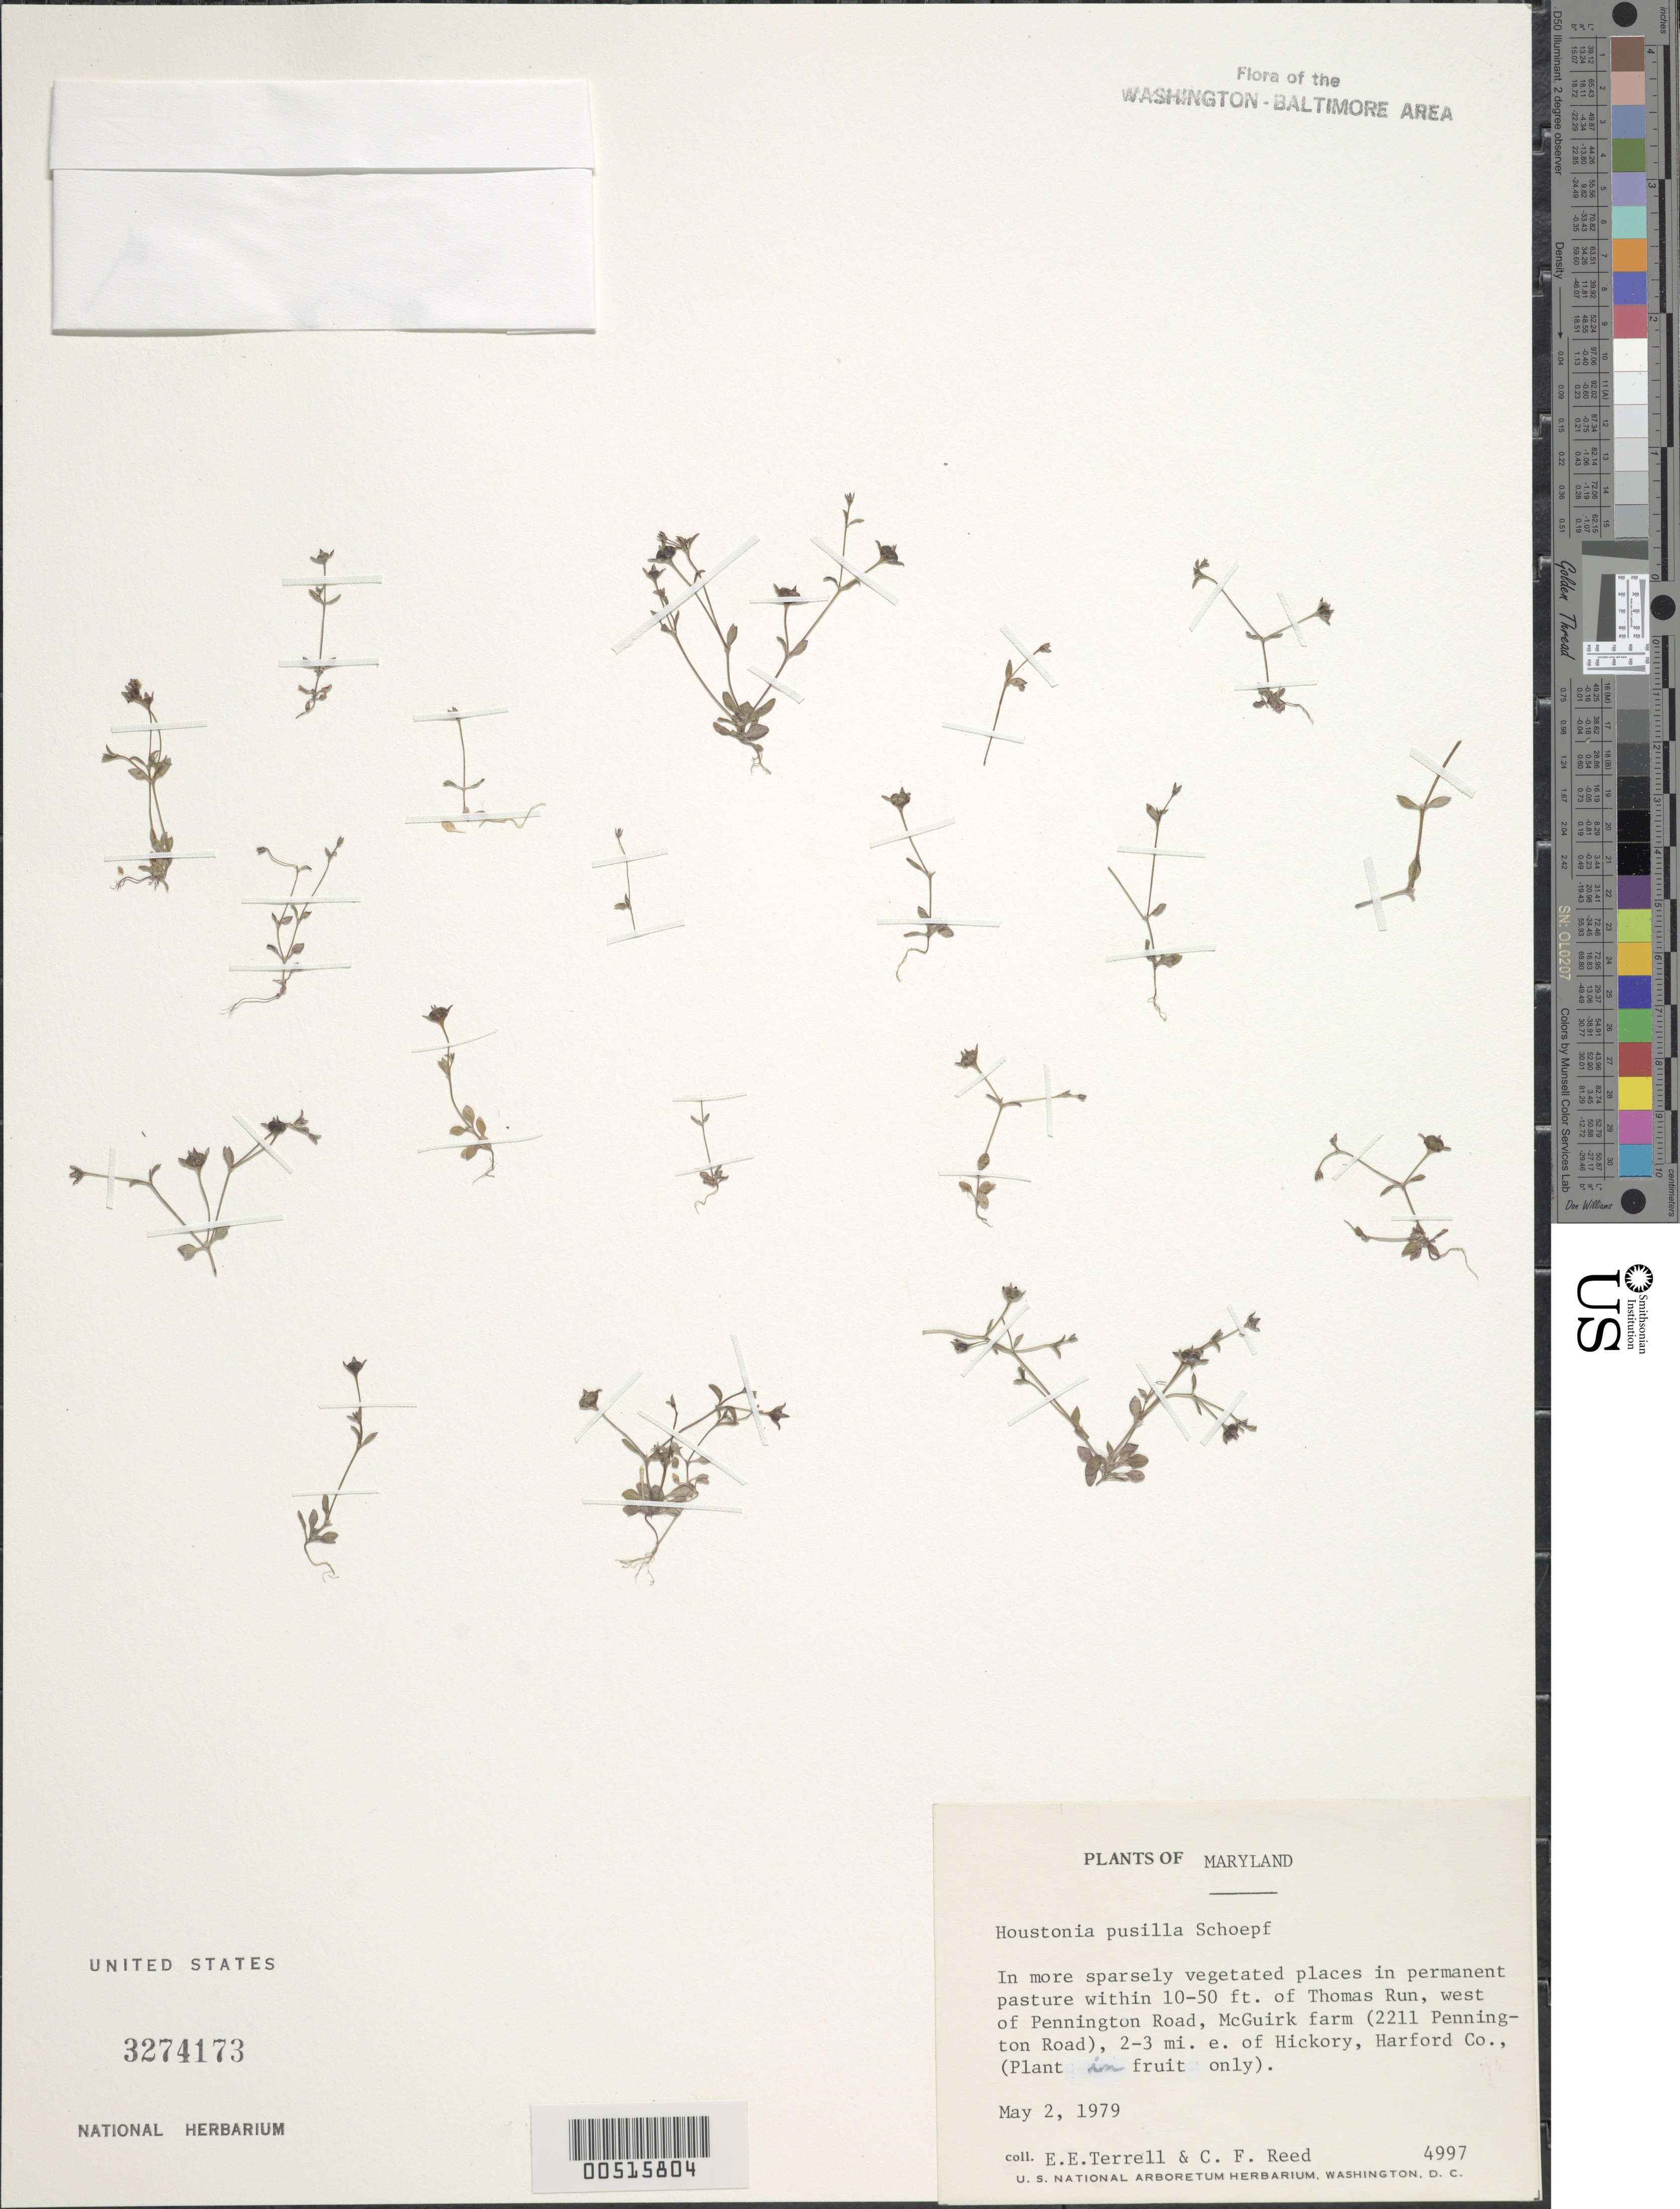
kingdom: Plantae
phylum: Tracheophyta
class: Magnoliopsida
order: Gentianales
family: Rubiaceae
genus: Houstonia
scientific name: Houstonia pusilla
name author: Schoepf.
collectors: E. E. Terrell & F. Reed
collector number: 4997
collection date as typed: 02 May 1979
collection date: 1979-05-02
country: United States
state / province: Maryland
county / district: Harford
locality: Thomas Run, McGuirk Farm, E of Hickory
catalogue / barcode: US 3274173